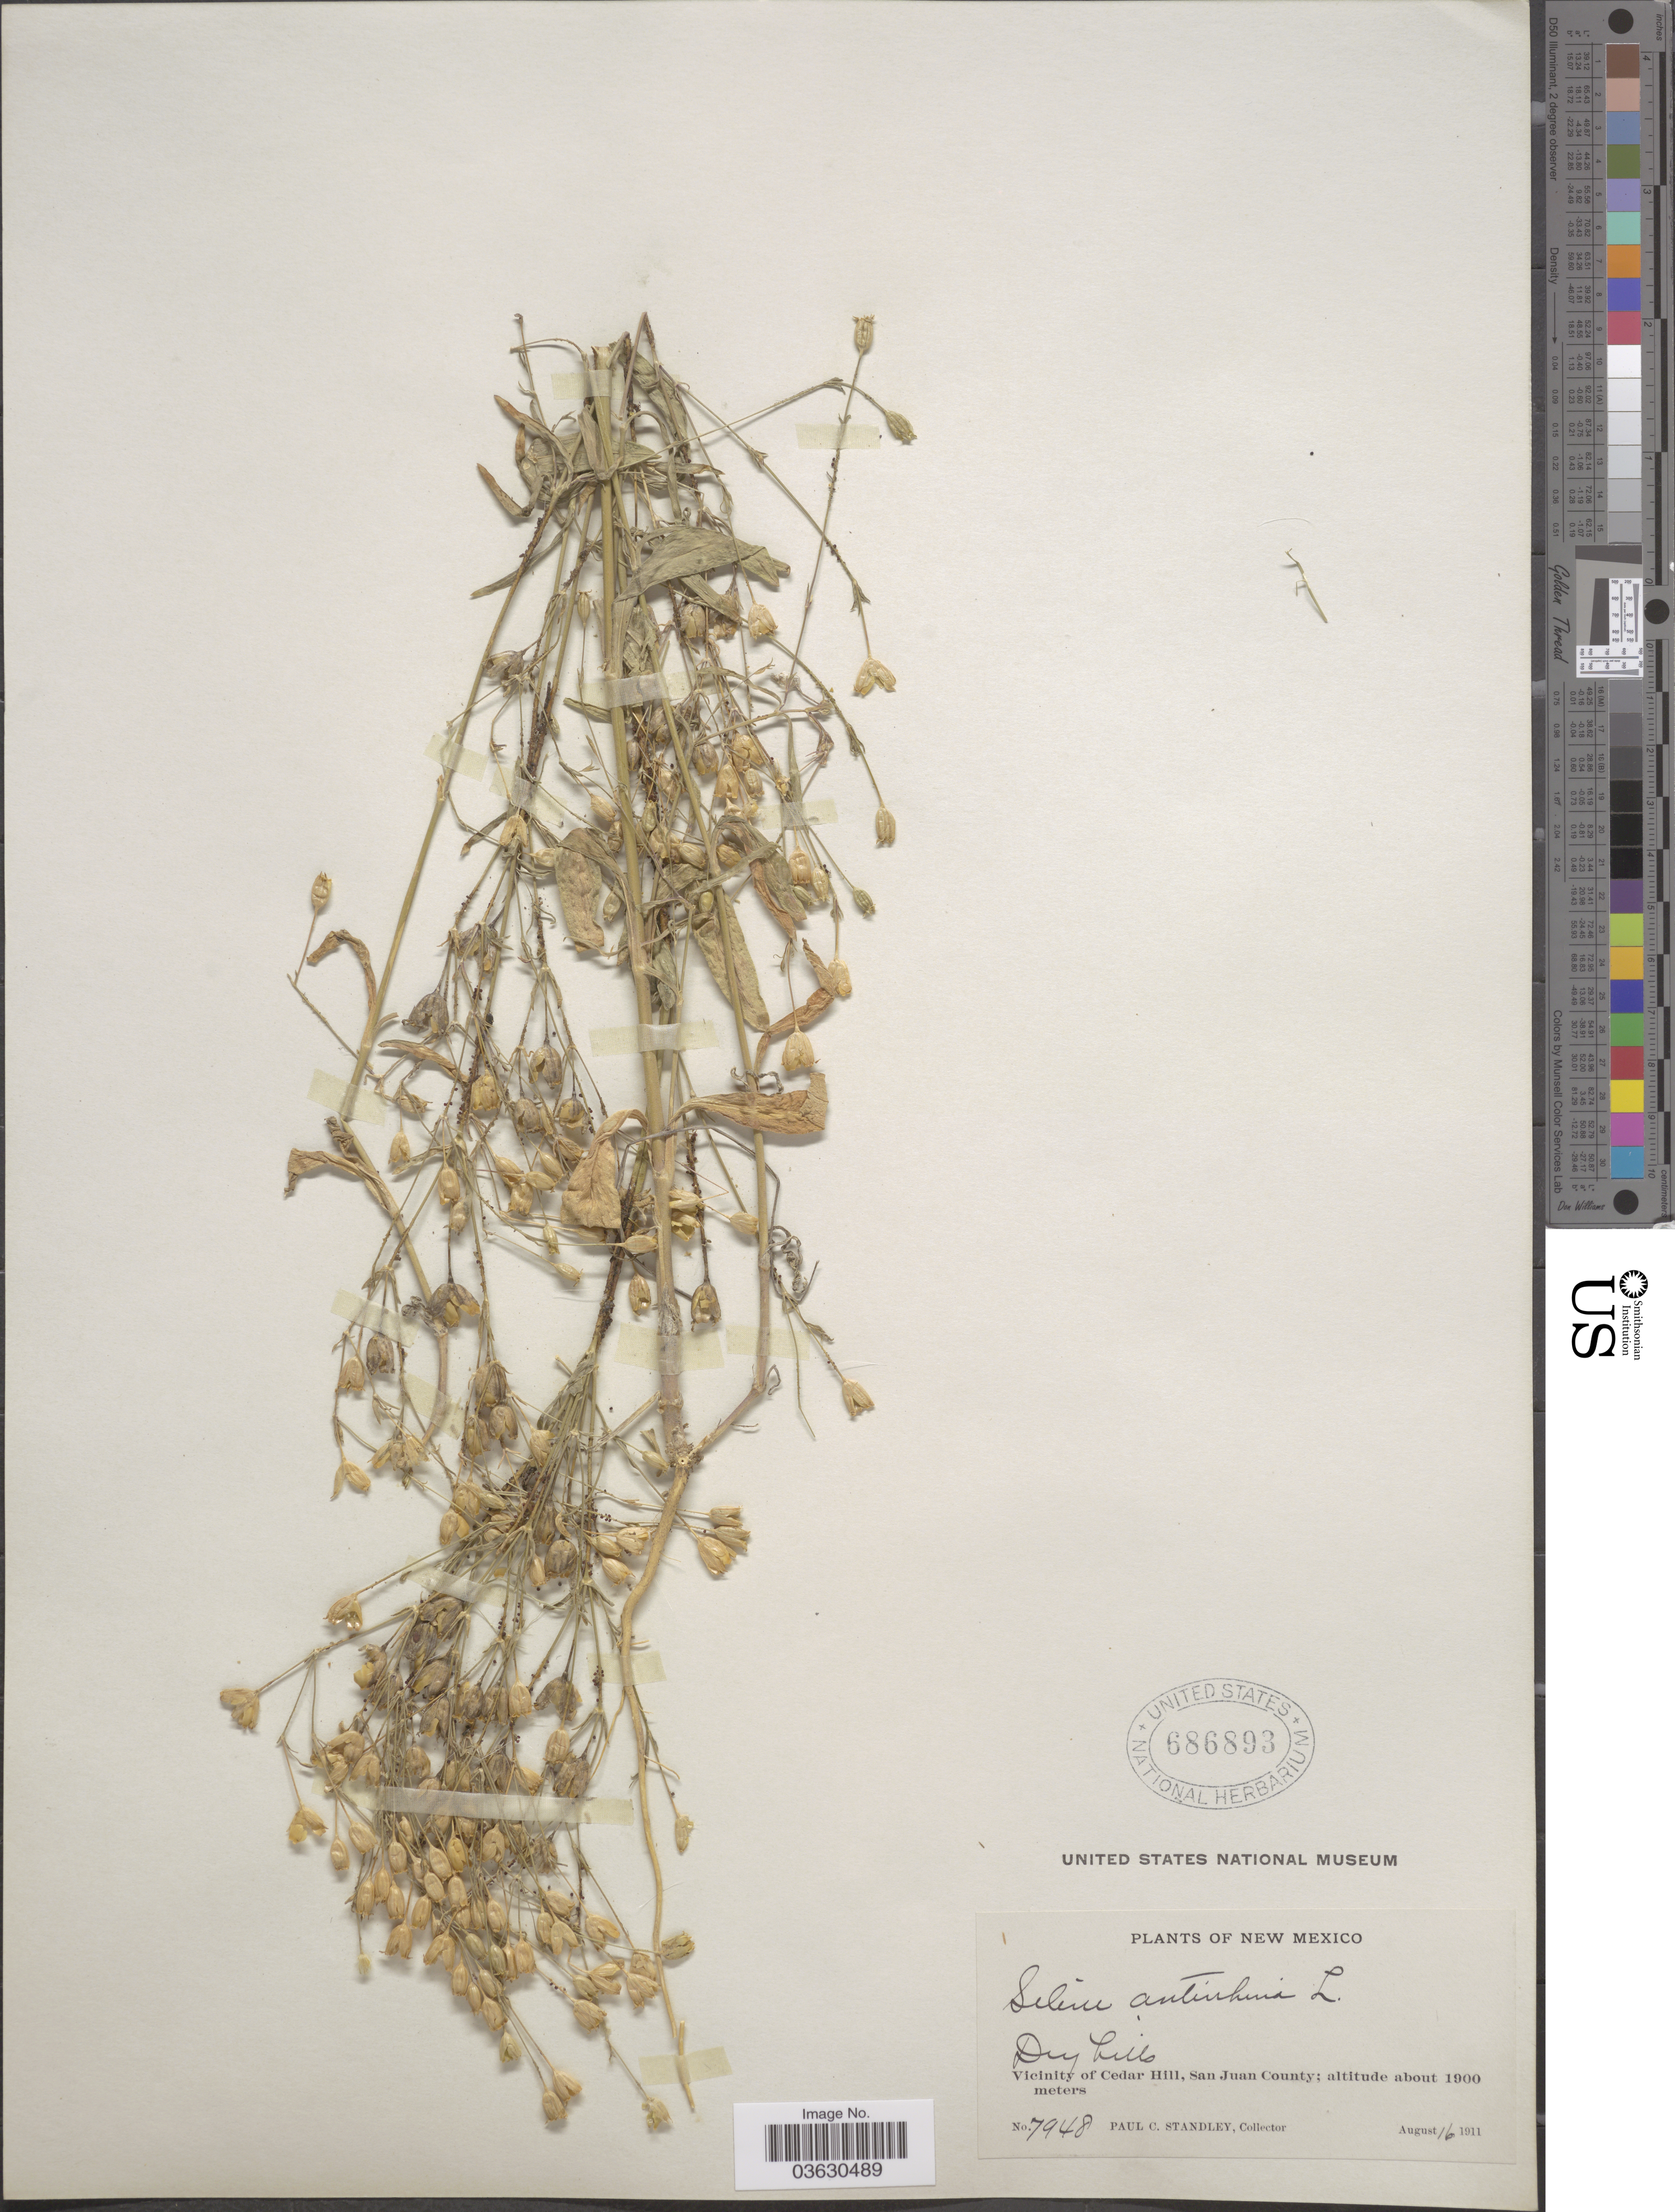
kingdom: Plantae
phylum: Tracheophyta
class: Magnoliopsida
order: Caryophyllales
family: Caryophyllaceae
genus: Silene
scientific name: Silene antirrhina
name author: L.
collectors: P. C. Standley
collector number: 7948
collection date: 1911-08-16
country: United States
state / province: New Mexico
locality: Vicinity of Cedar Hill, San Juan County.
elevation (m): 1900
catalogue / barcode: US 686893